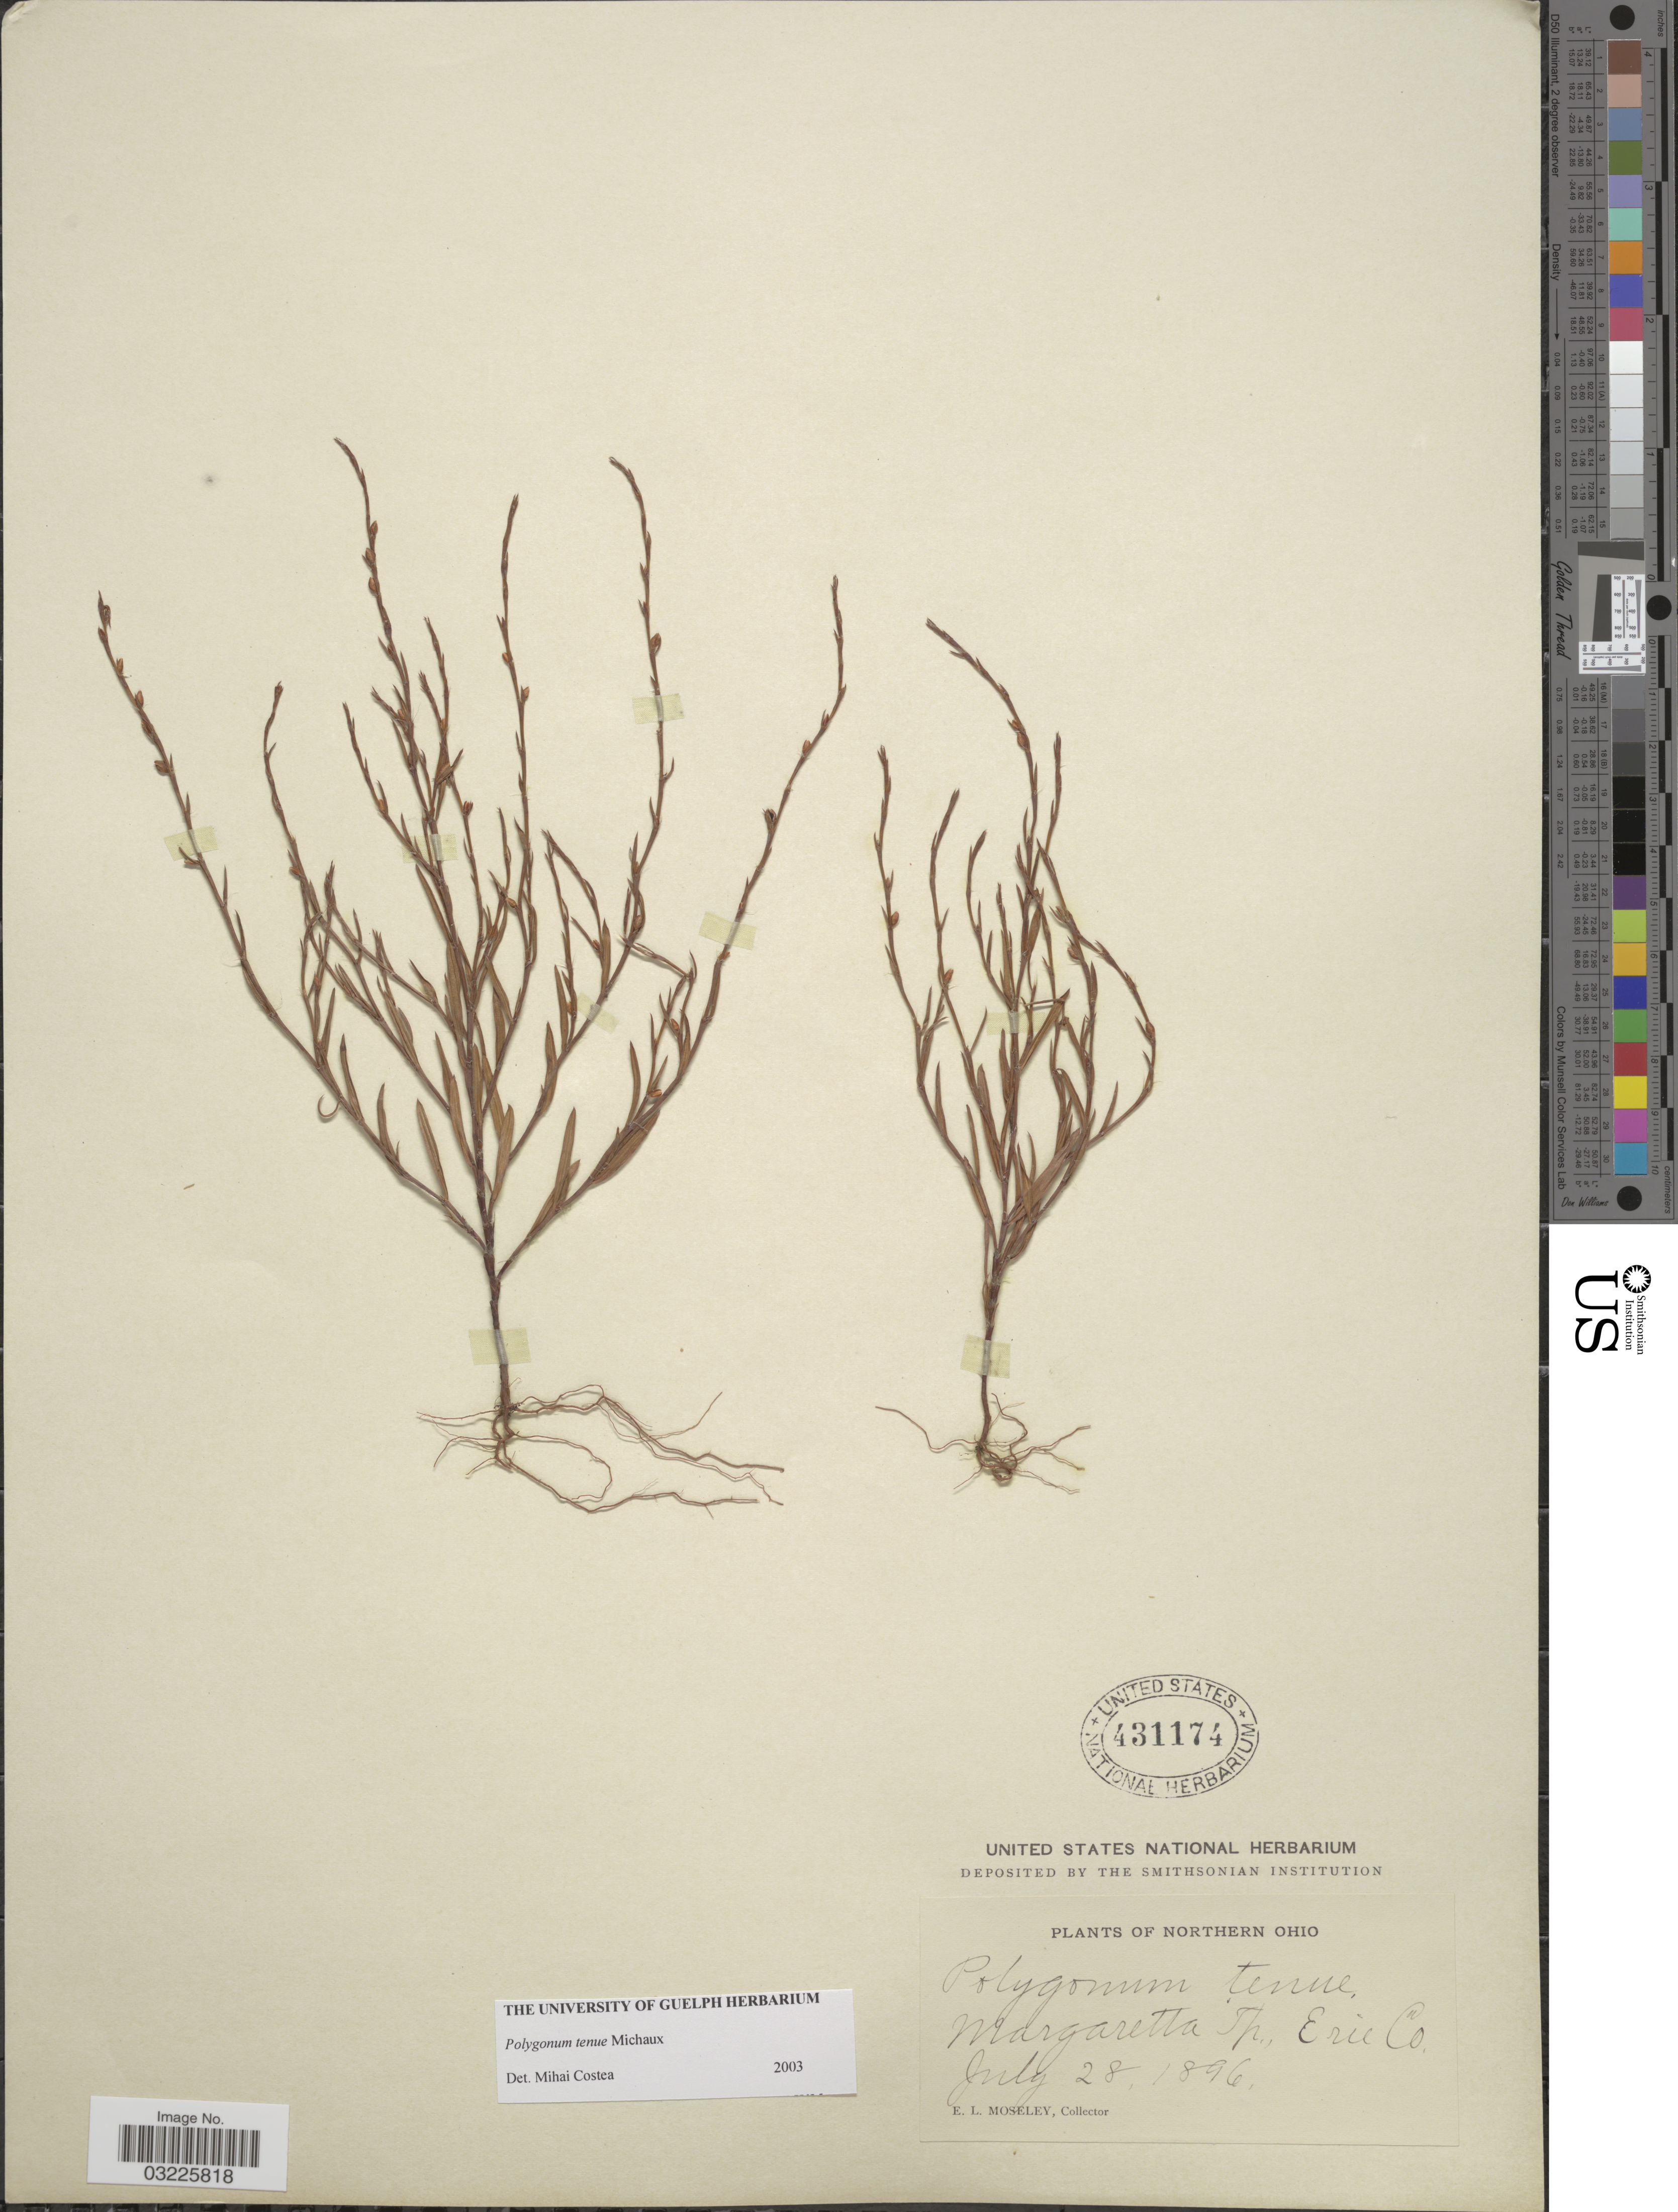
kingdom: Plantae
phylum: Tracheophyta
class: Magnoliopsida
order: Caryophyllales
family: Polygonaceae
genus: Polygonum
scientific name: Polygonum tenue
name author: F. Michx.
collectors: E. Moseley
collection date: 1896-07-28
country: United States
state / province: Ohio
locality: Northern Ohio. Margaretta Tp., Erie Co.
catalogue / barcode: US 431174